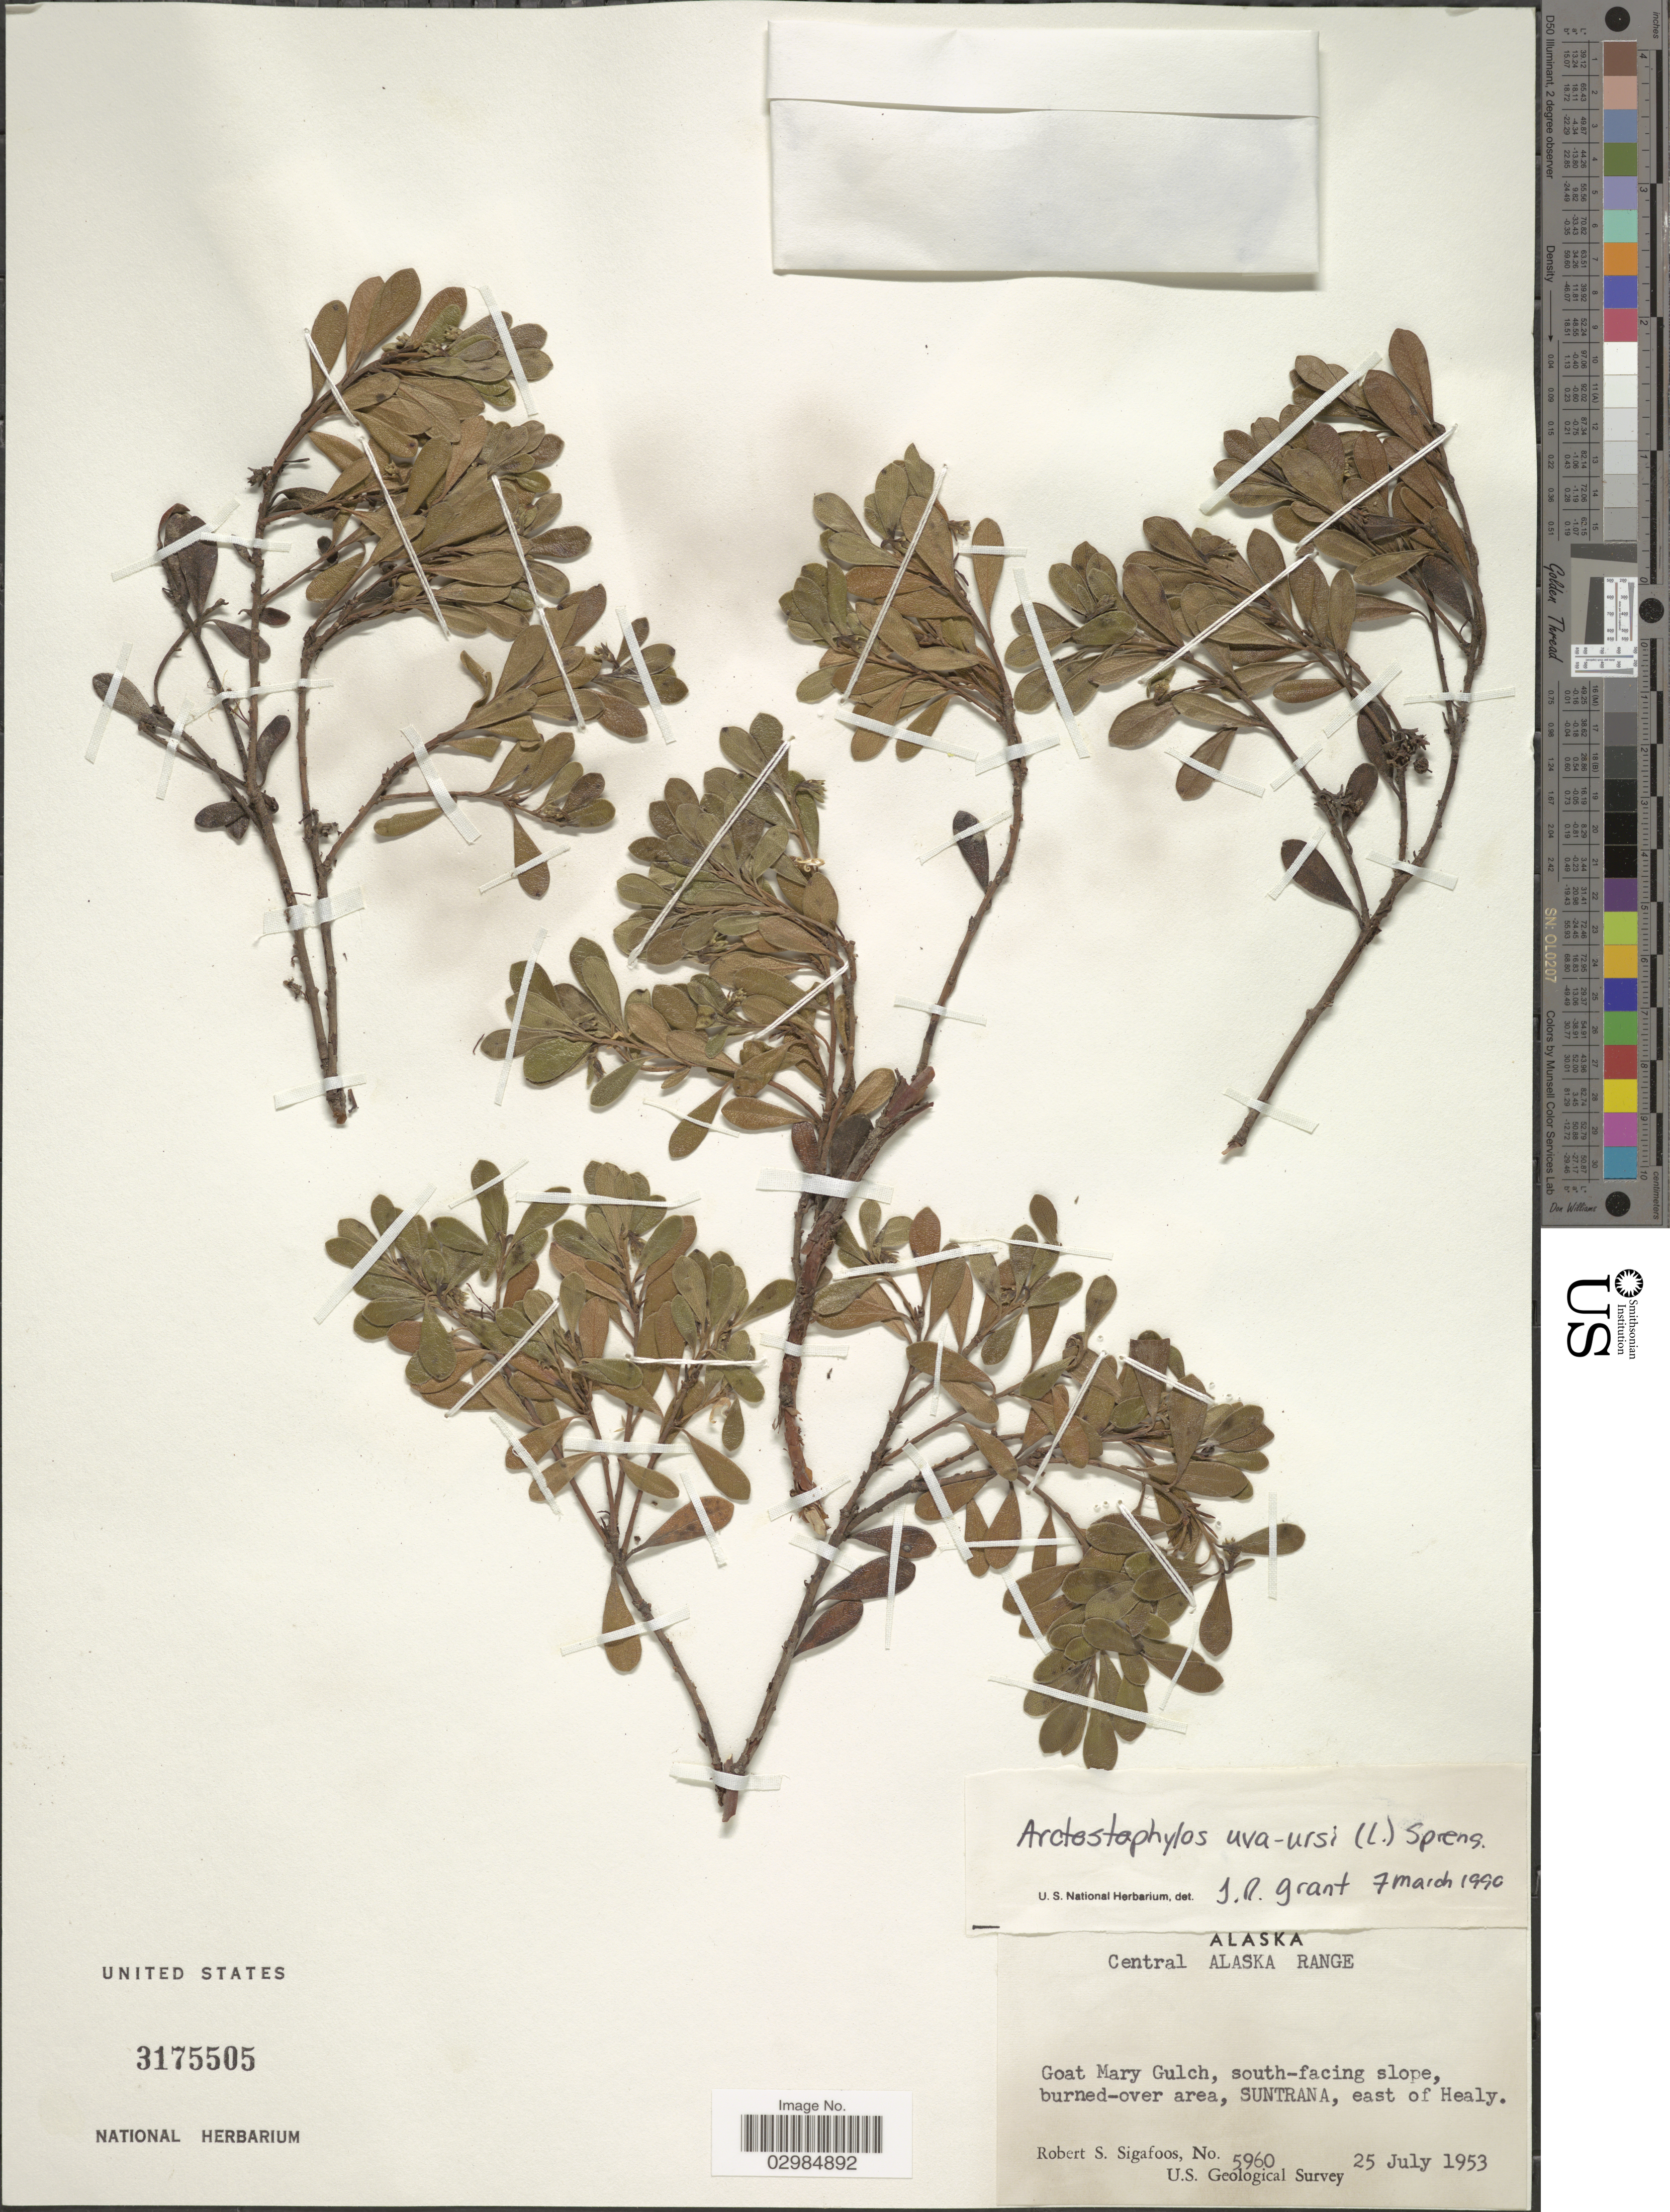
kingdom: Plantae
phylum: Tracheophyta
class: Magnoliopsida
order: Ericales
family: Ericaceae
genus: Arctostaphylos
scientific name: Arctostaphylos uva-ursi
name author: (L.) Spreng.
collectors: R. Sigafoos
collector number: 5960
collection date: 1953-07-25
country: United States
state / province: Alaska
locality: Central Alaska Range. Goat Mary Gulch, south-facing slope, burned-over area, Suntrana, east of Healy.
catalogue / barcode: US 3175505